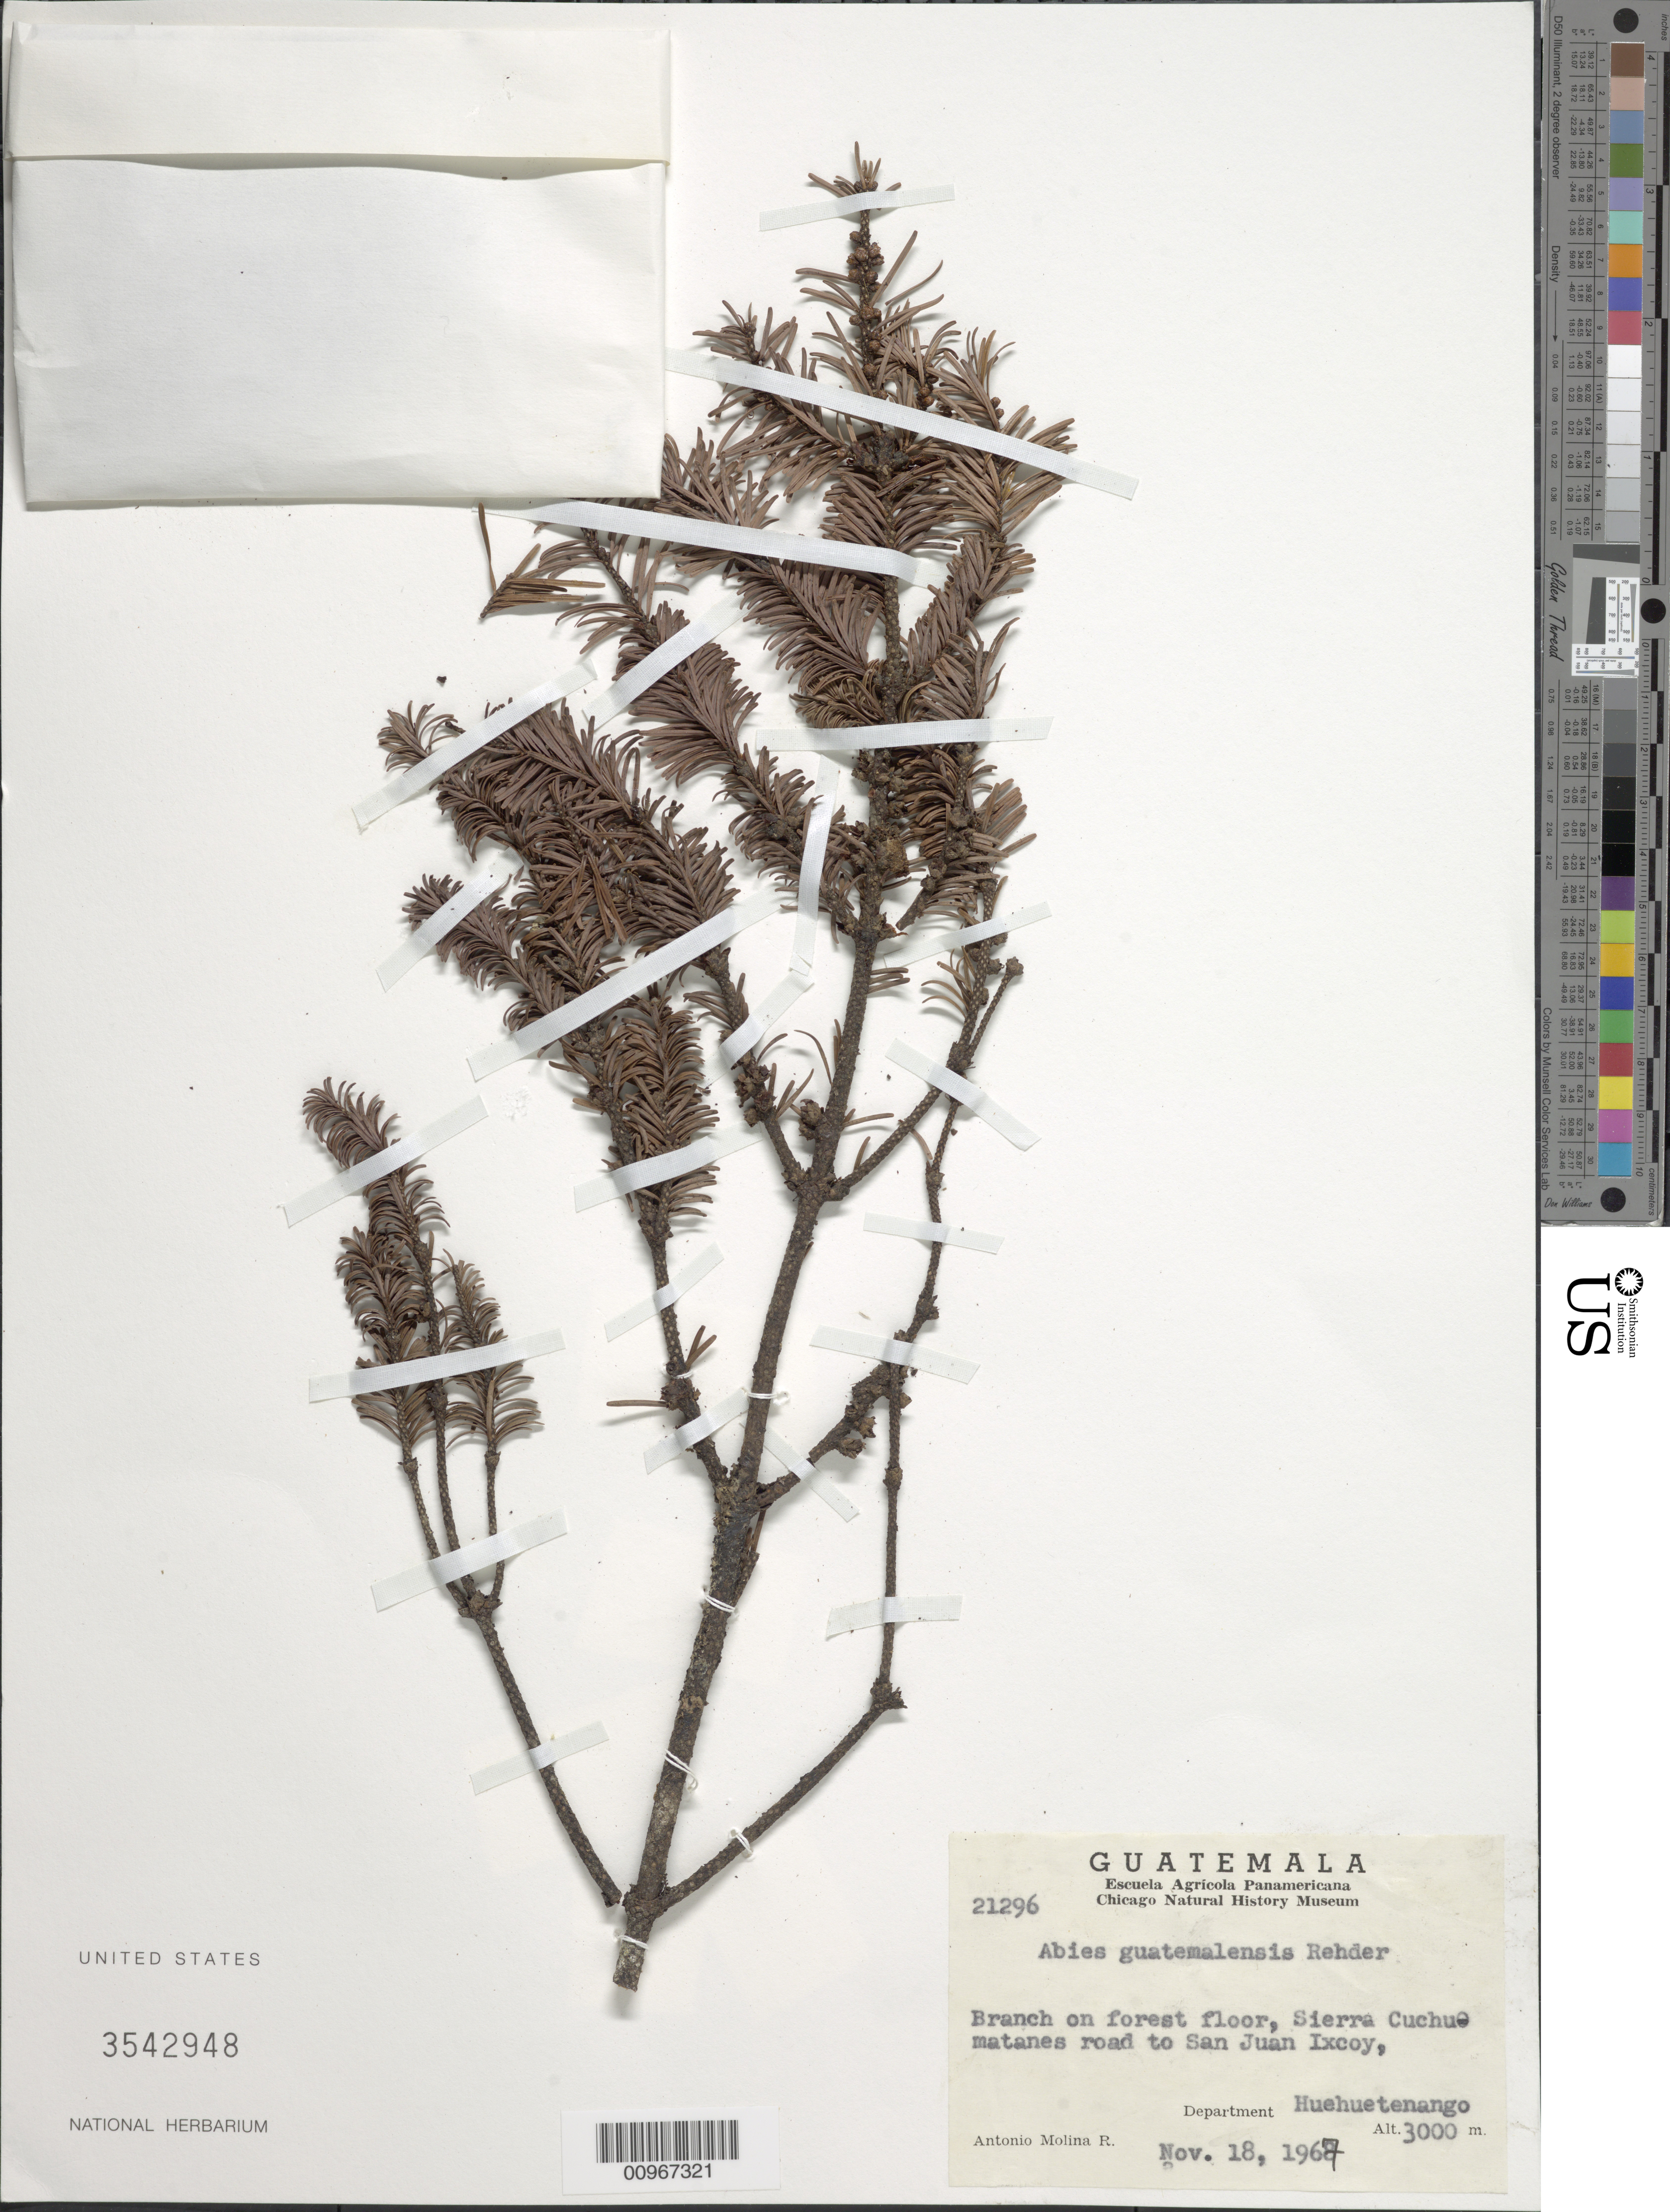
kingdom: Plantae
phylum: Tracheophyta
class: Pinopsida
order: Pinales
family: Pinaceae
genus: Abies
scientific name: Abies guatemalensis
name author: Rehder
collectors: A. Molina R.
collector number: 21296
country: Guatemala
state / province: Huehuetenango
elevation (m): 3000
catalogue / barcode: US 3542948